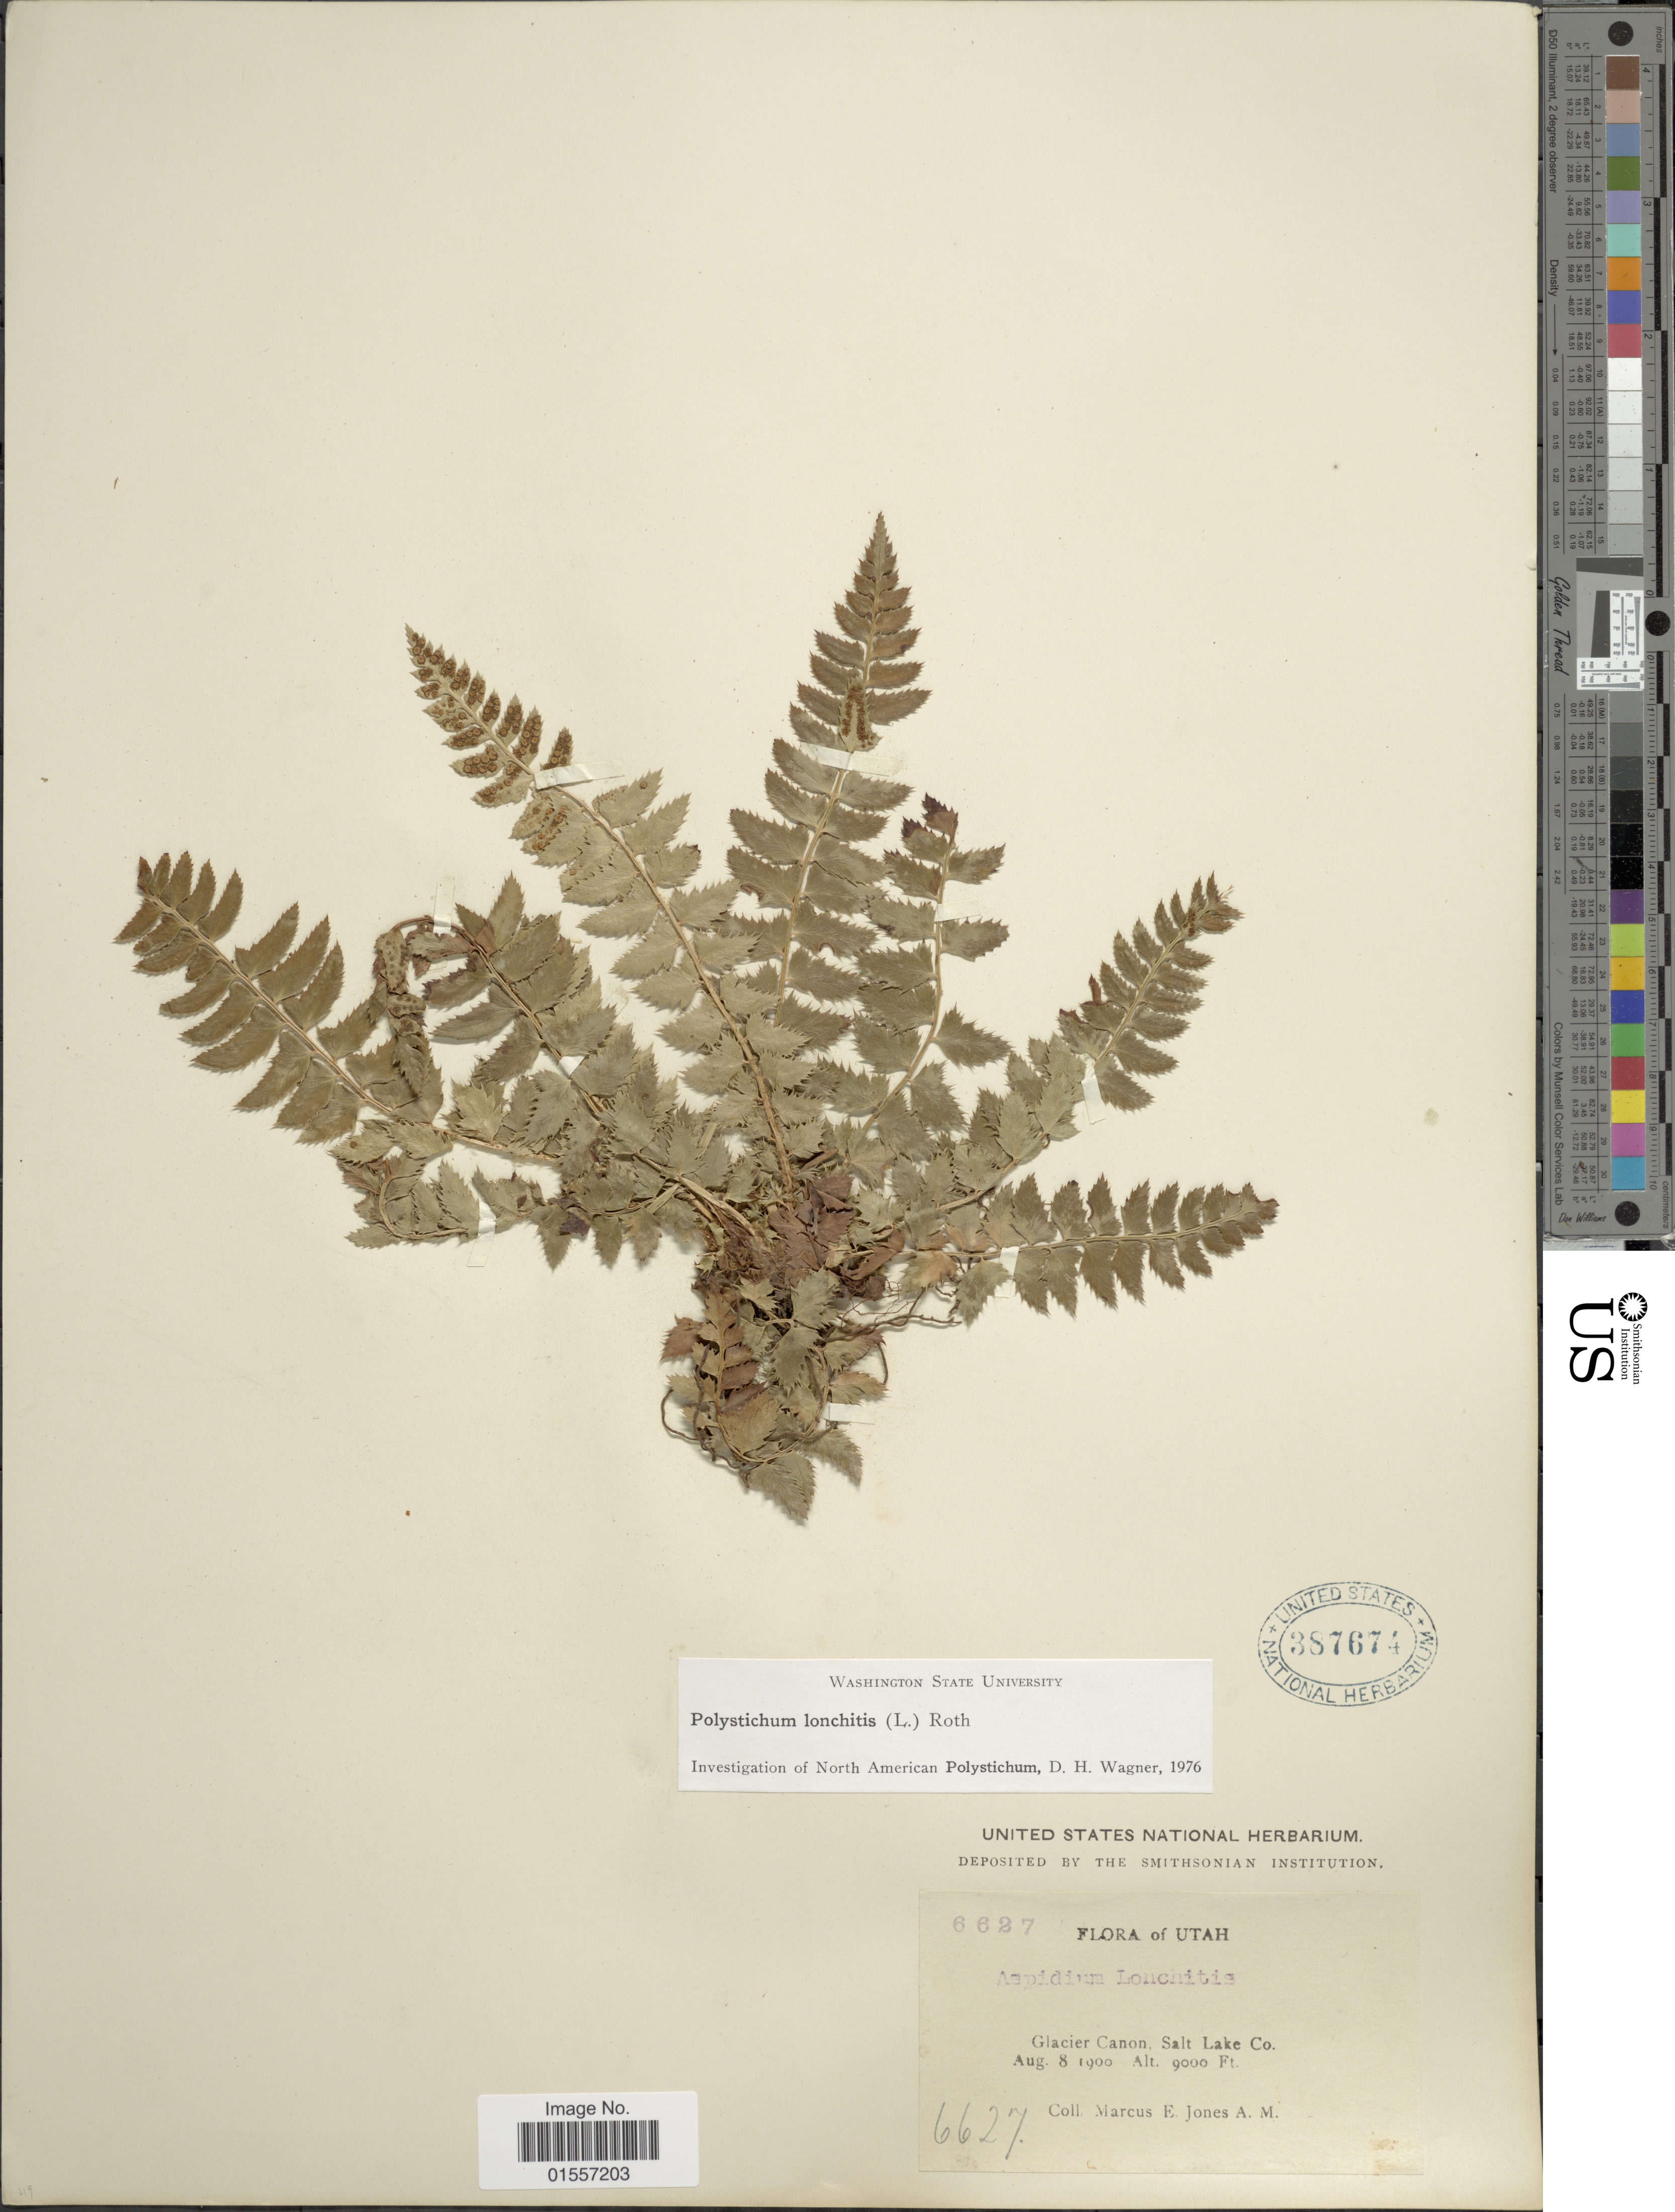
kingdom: Plantae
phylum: Tracheophyta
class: Polypodiopsida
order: Polypodiales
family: Dryopteridaceae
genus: Polystichum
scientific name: Polystichum lonchitis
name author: (Roth) L.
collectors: M. E. Jones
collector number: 6627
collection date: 1900-08-08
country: United States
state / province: Utah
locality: Glacier Canon, Salt Lake Co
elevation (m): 2743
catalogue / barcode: US 387674